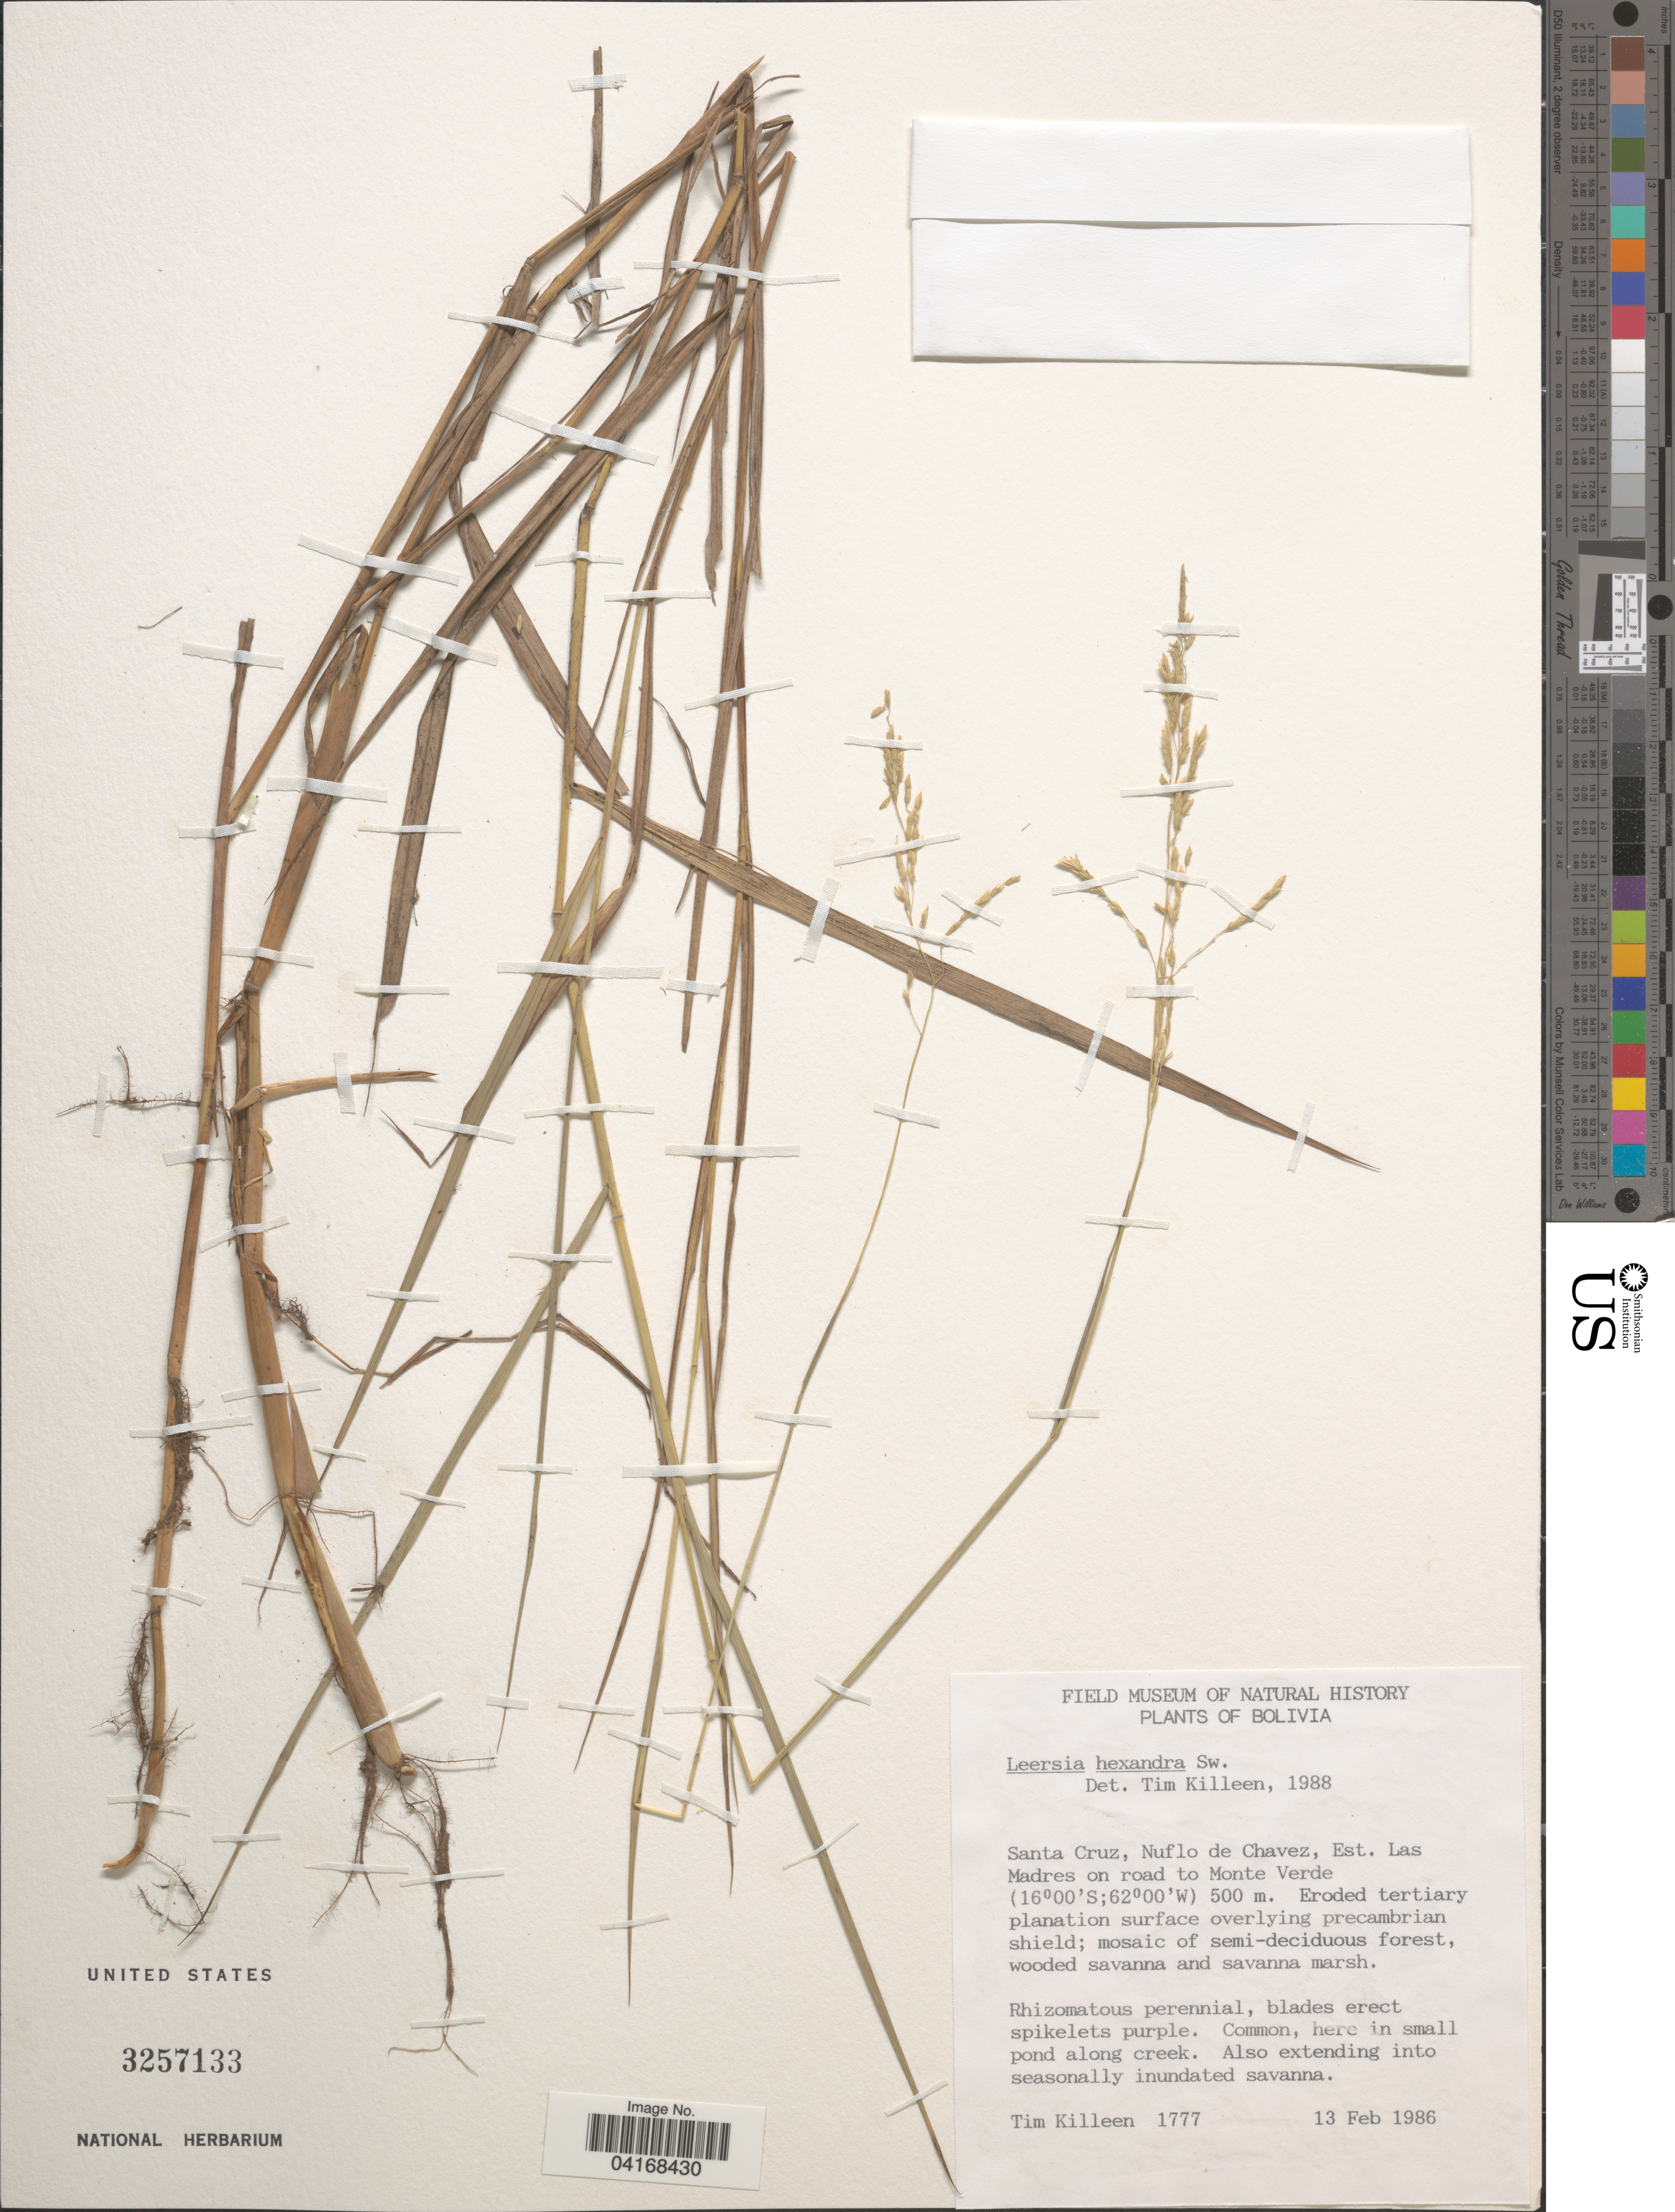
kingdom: Plantae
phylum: Tracheophyta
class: Liliopsida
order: Poales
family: Poaceae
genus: Leersia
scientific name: Leersia hexandra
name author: Sw.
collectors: T. J. Killeen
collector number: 1777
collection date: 1986-02-13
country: Bolivia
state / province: Santa Cruz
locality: Nuflo de Chavez, Est. Las Madres on road to Monte Verde.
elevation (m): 500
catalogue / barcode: US 3257133